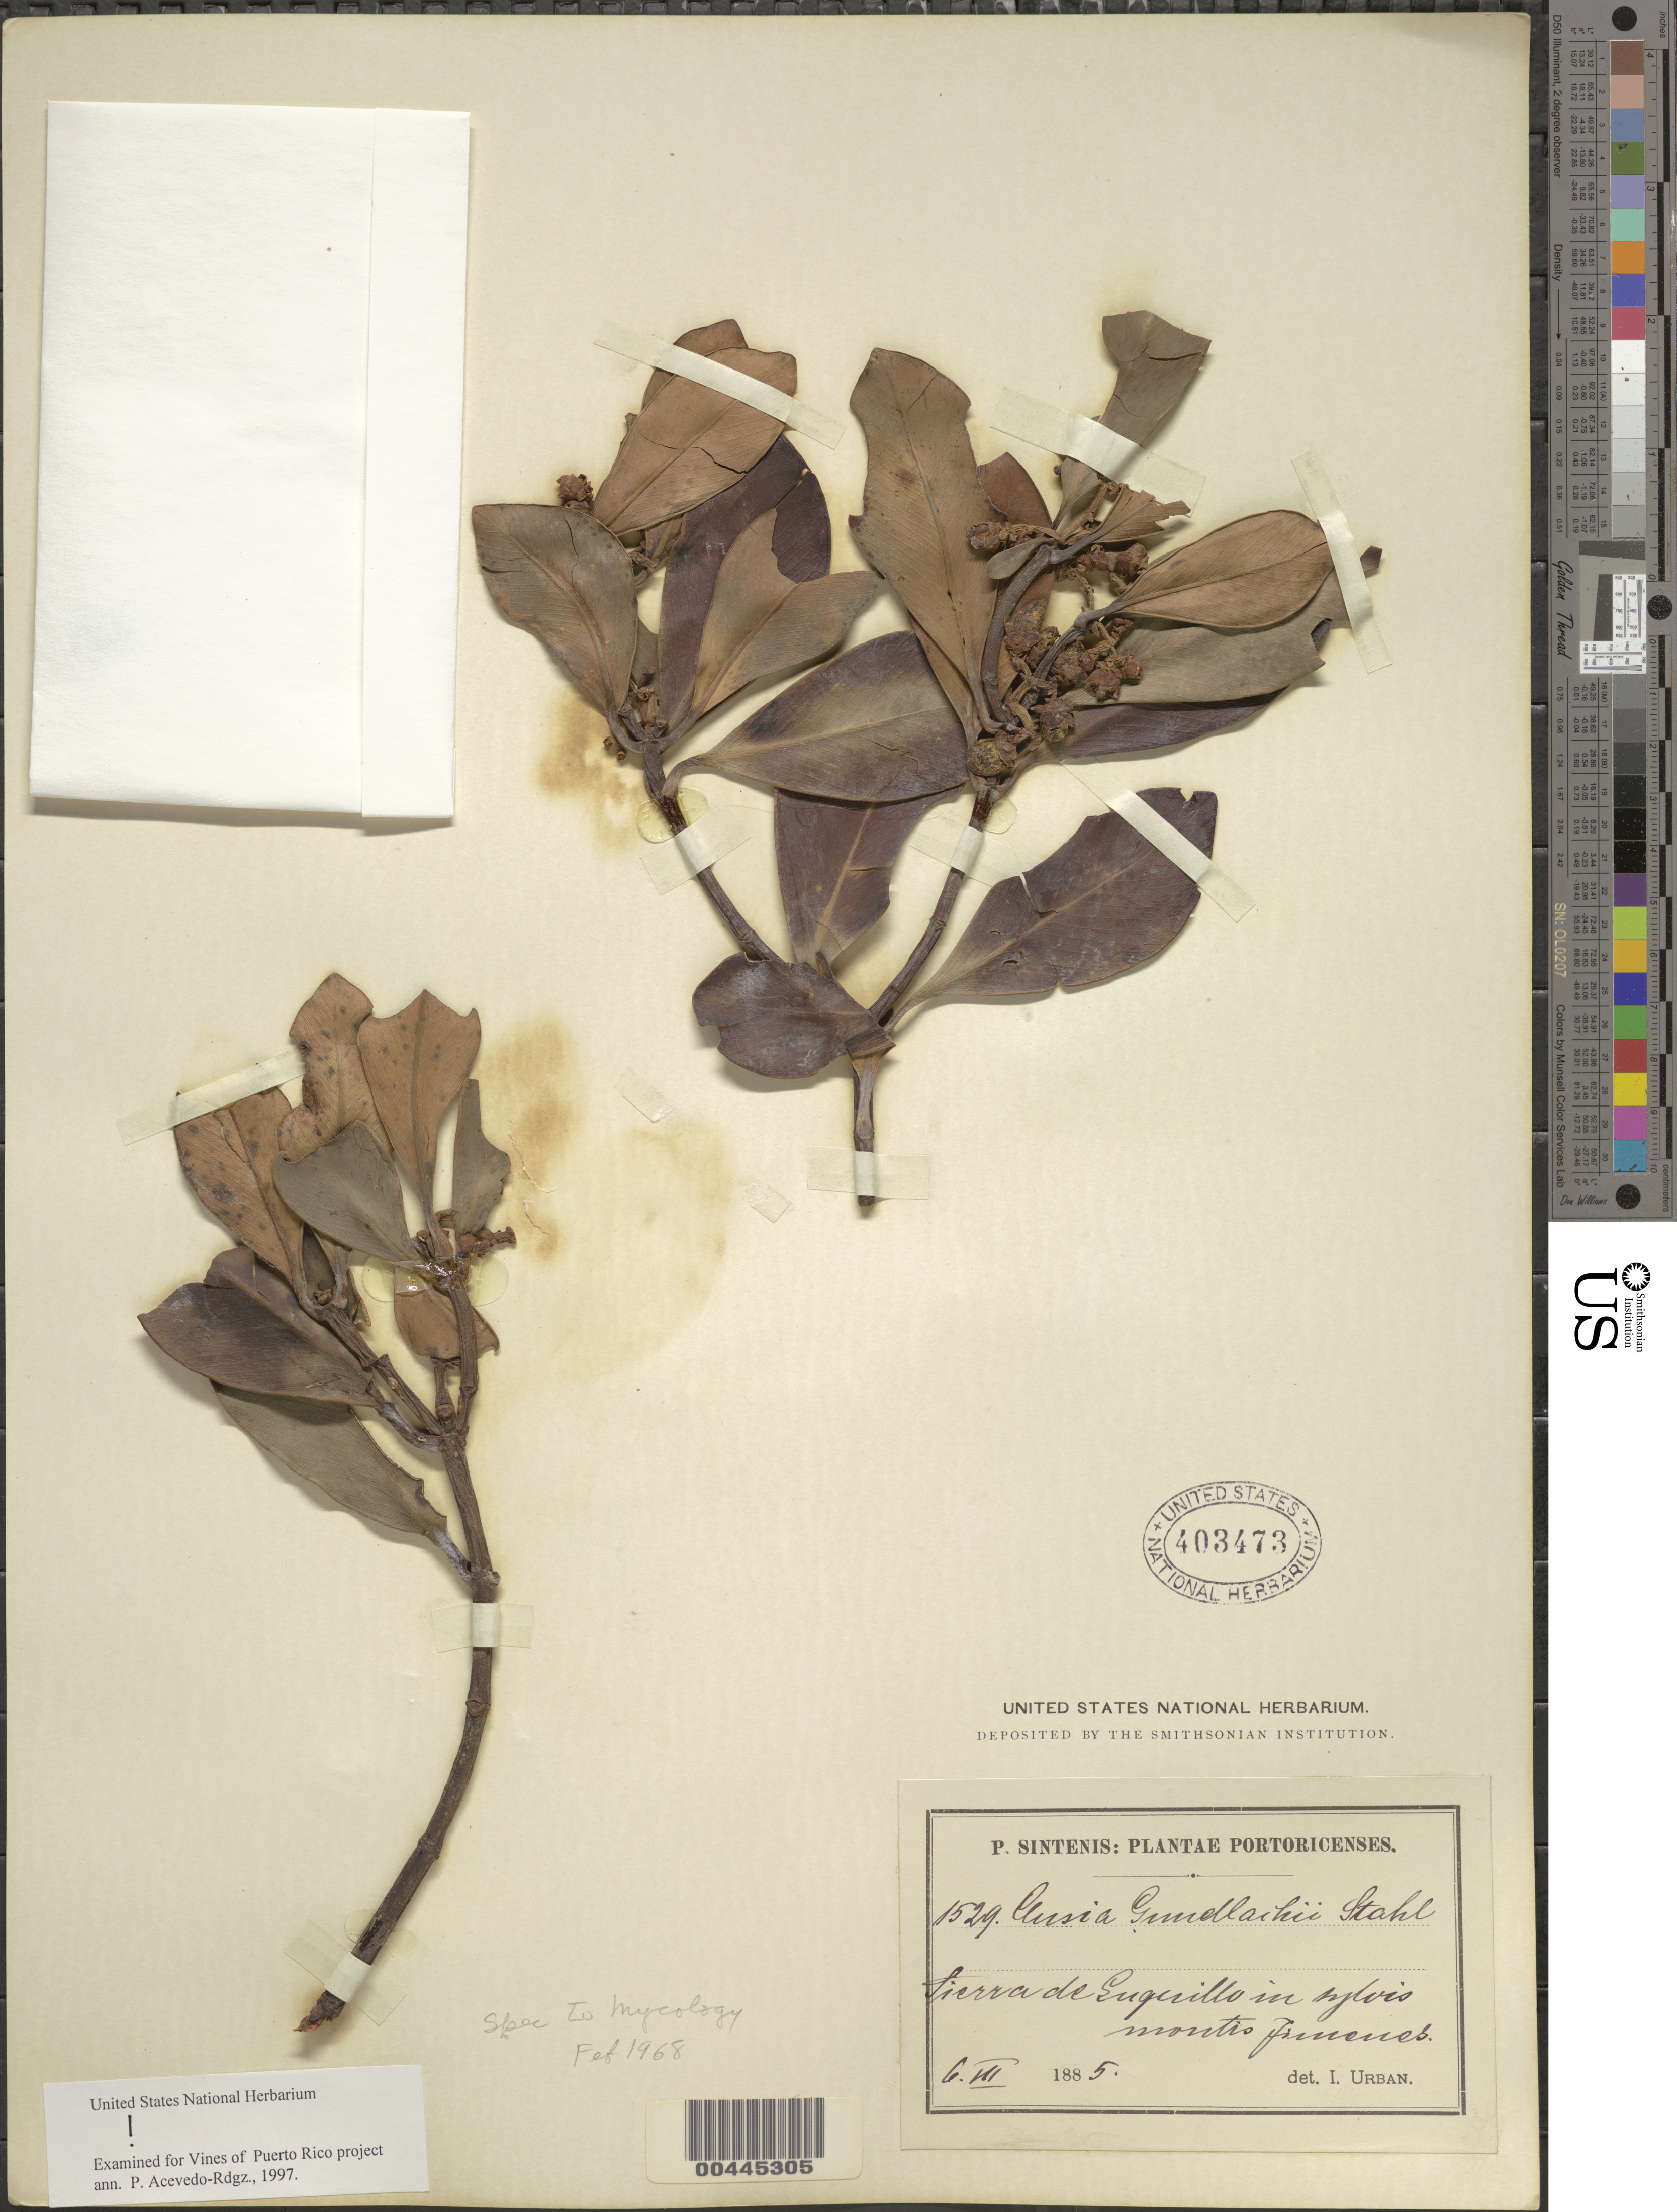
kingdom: Plantae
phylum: Tracheophyta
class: Magnoliopsida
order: Malpighiales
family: Clusiaceae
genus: Clusia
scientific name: Clusia gundlachii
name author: A. Stahl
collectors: P. Sintenis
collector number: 1529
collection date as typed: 06 Jul 1885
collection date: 1885-07-06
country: Puerto Rico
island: Greater Antilles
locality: Sierra de Luquillo. In sylvis montis jimenes.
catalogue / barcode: US 403473